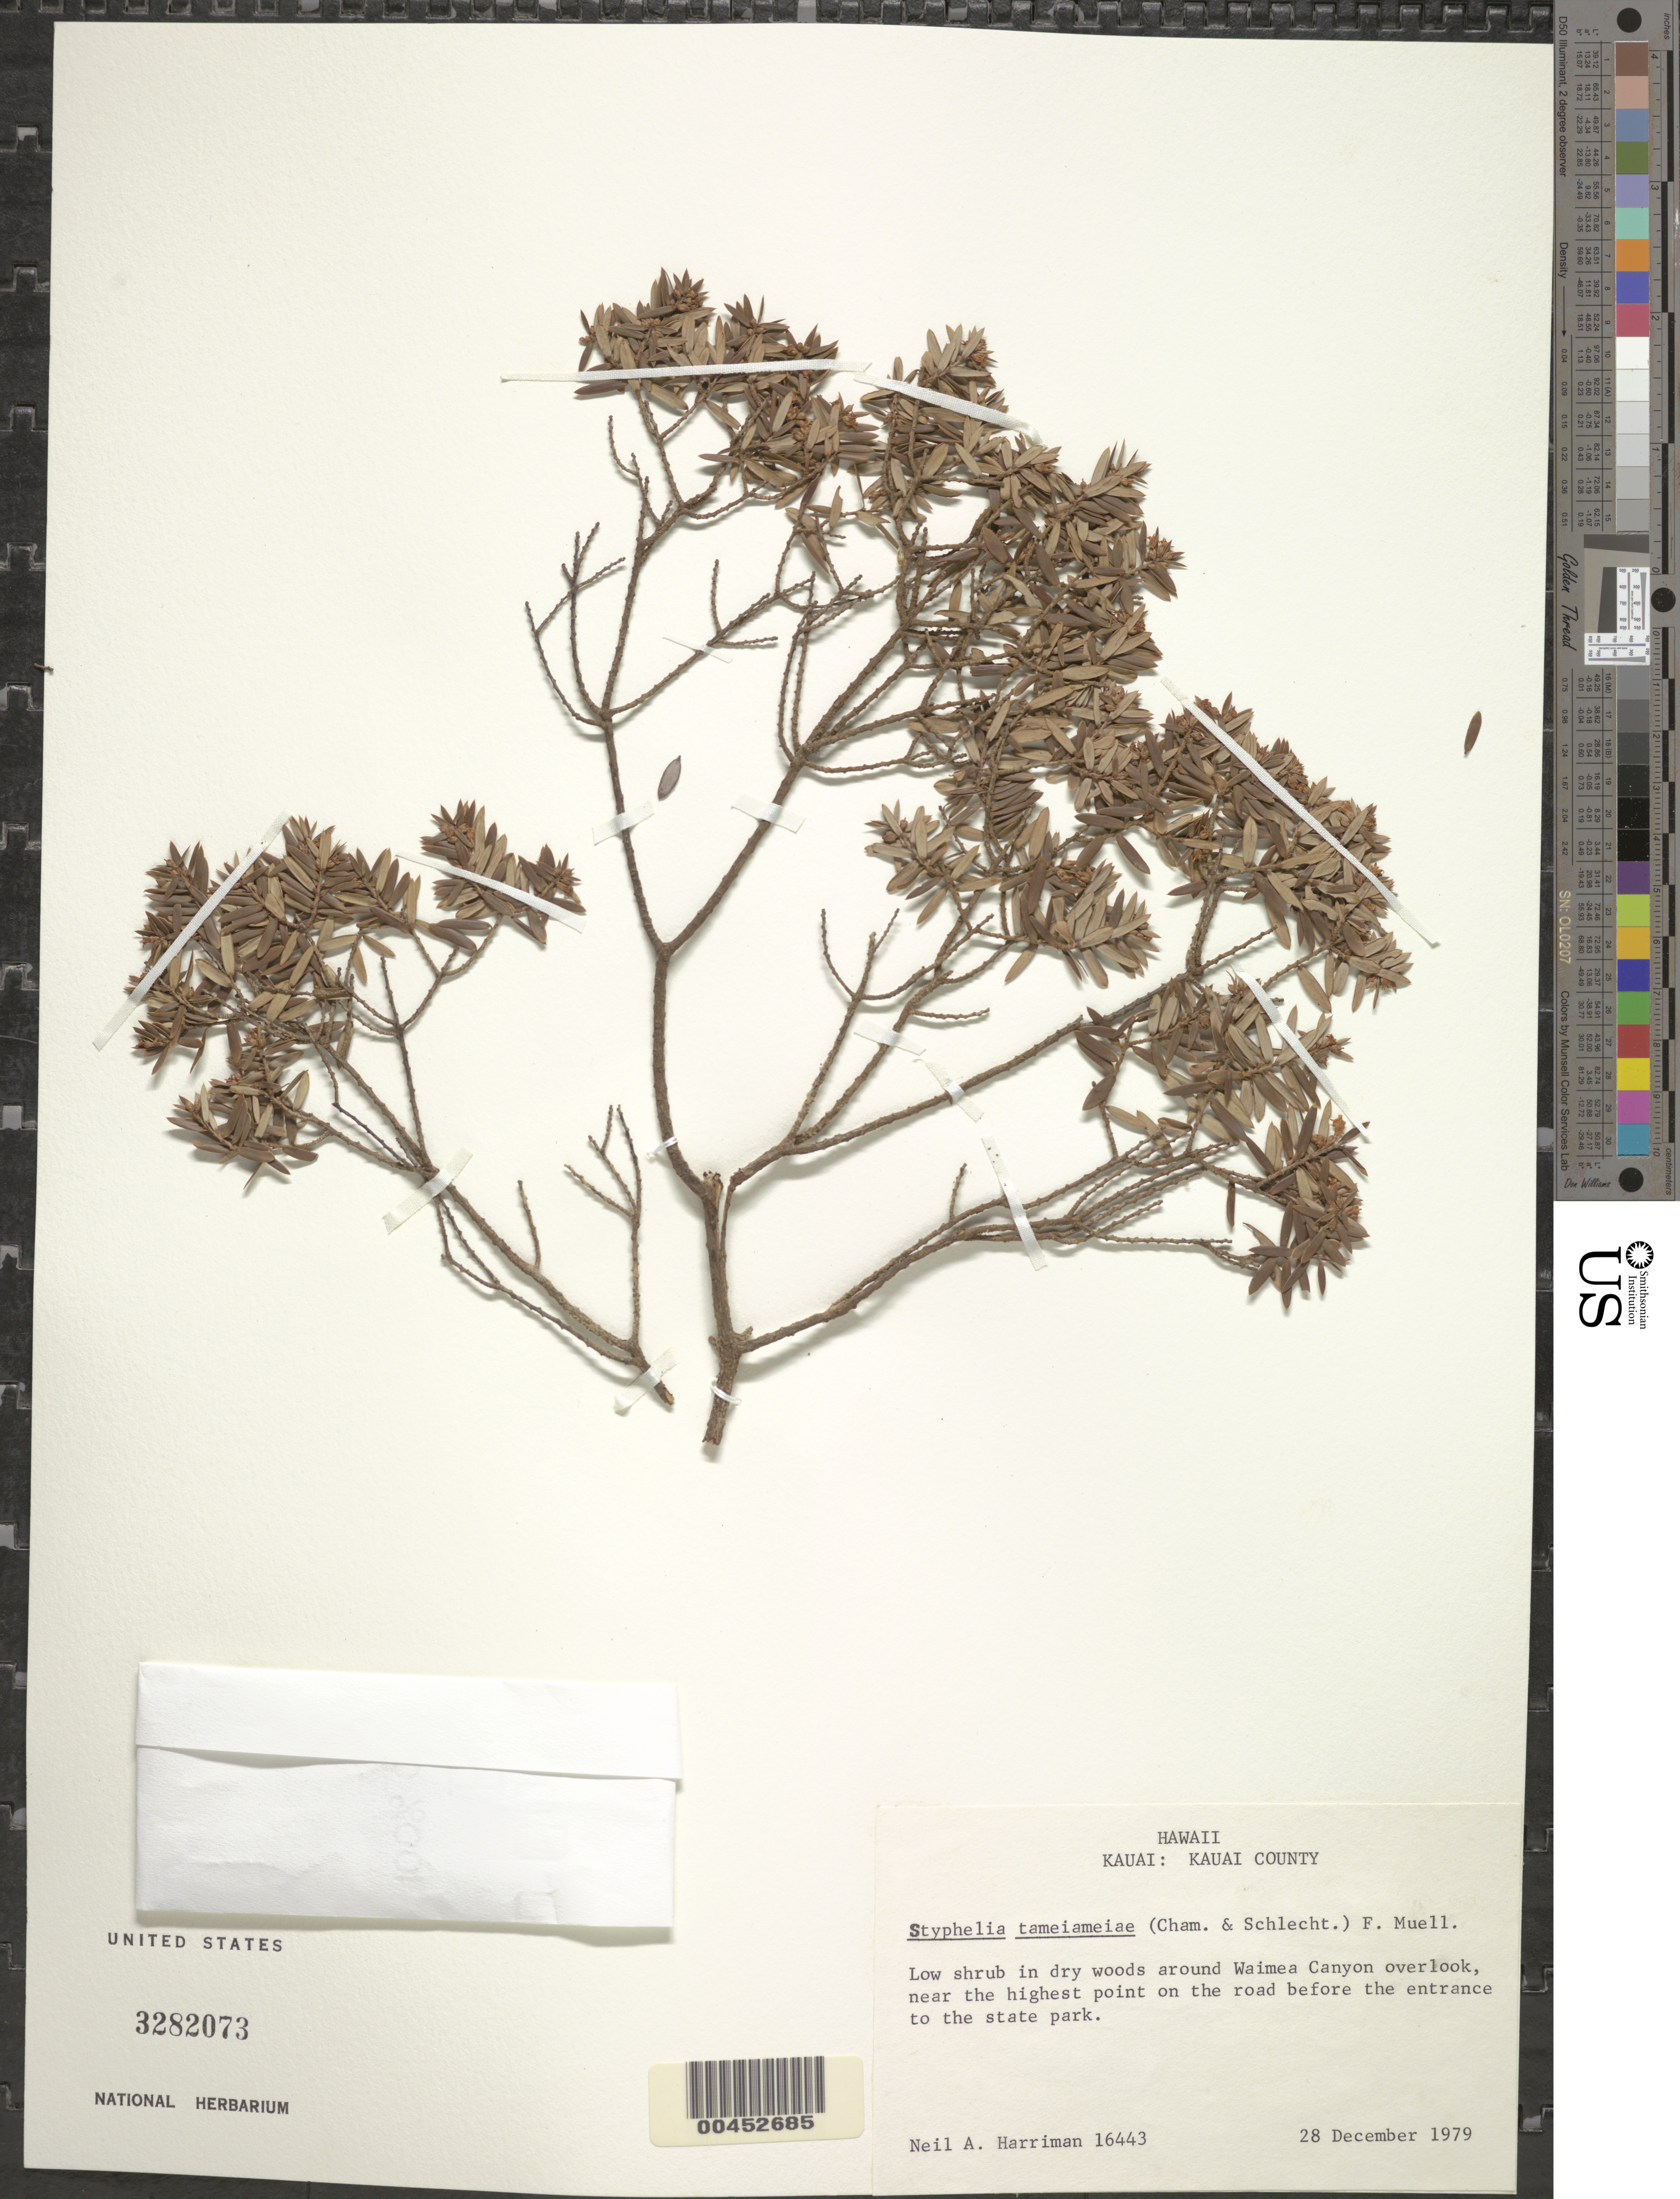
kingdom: Plantae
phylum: Tracheophyta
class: Magnoliopsida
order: Ericales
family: Ericaceae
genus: Leptecophylla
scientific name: Leptecophylla tameiameiae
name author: (Cham. & Schltdl.) C.M. Weiller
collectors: N. A. Harriman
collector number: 16443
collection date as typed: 28 Dec 1979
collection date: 1979-12-28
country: United States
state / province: Hawaii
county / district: Kauai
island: Kaua'i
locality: Kauai County, around Waimea Canyon overlook, near the highest point on the road before the entrance to the state park.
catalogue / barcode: US 3282073